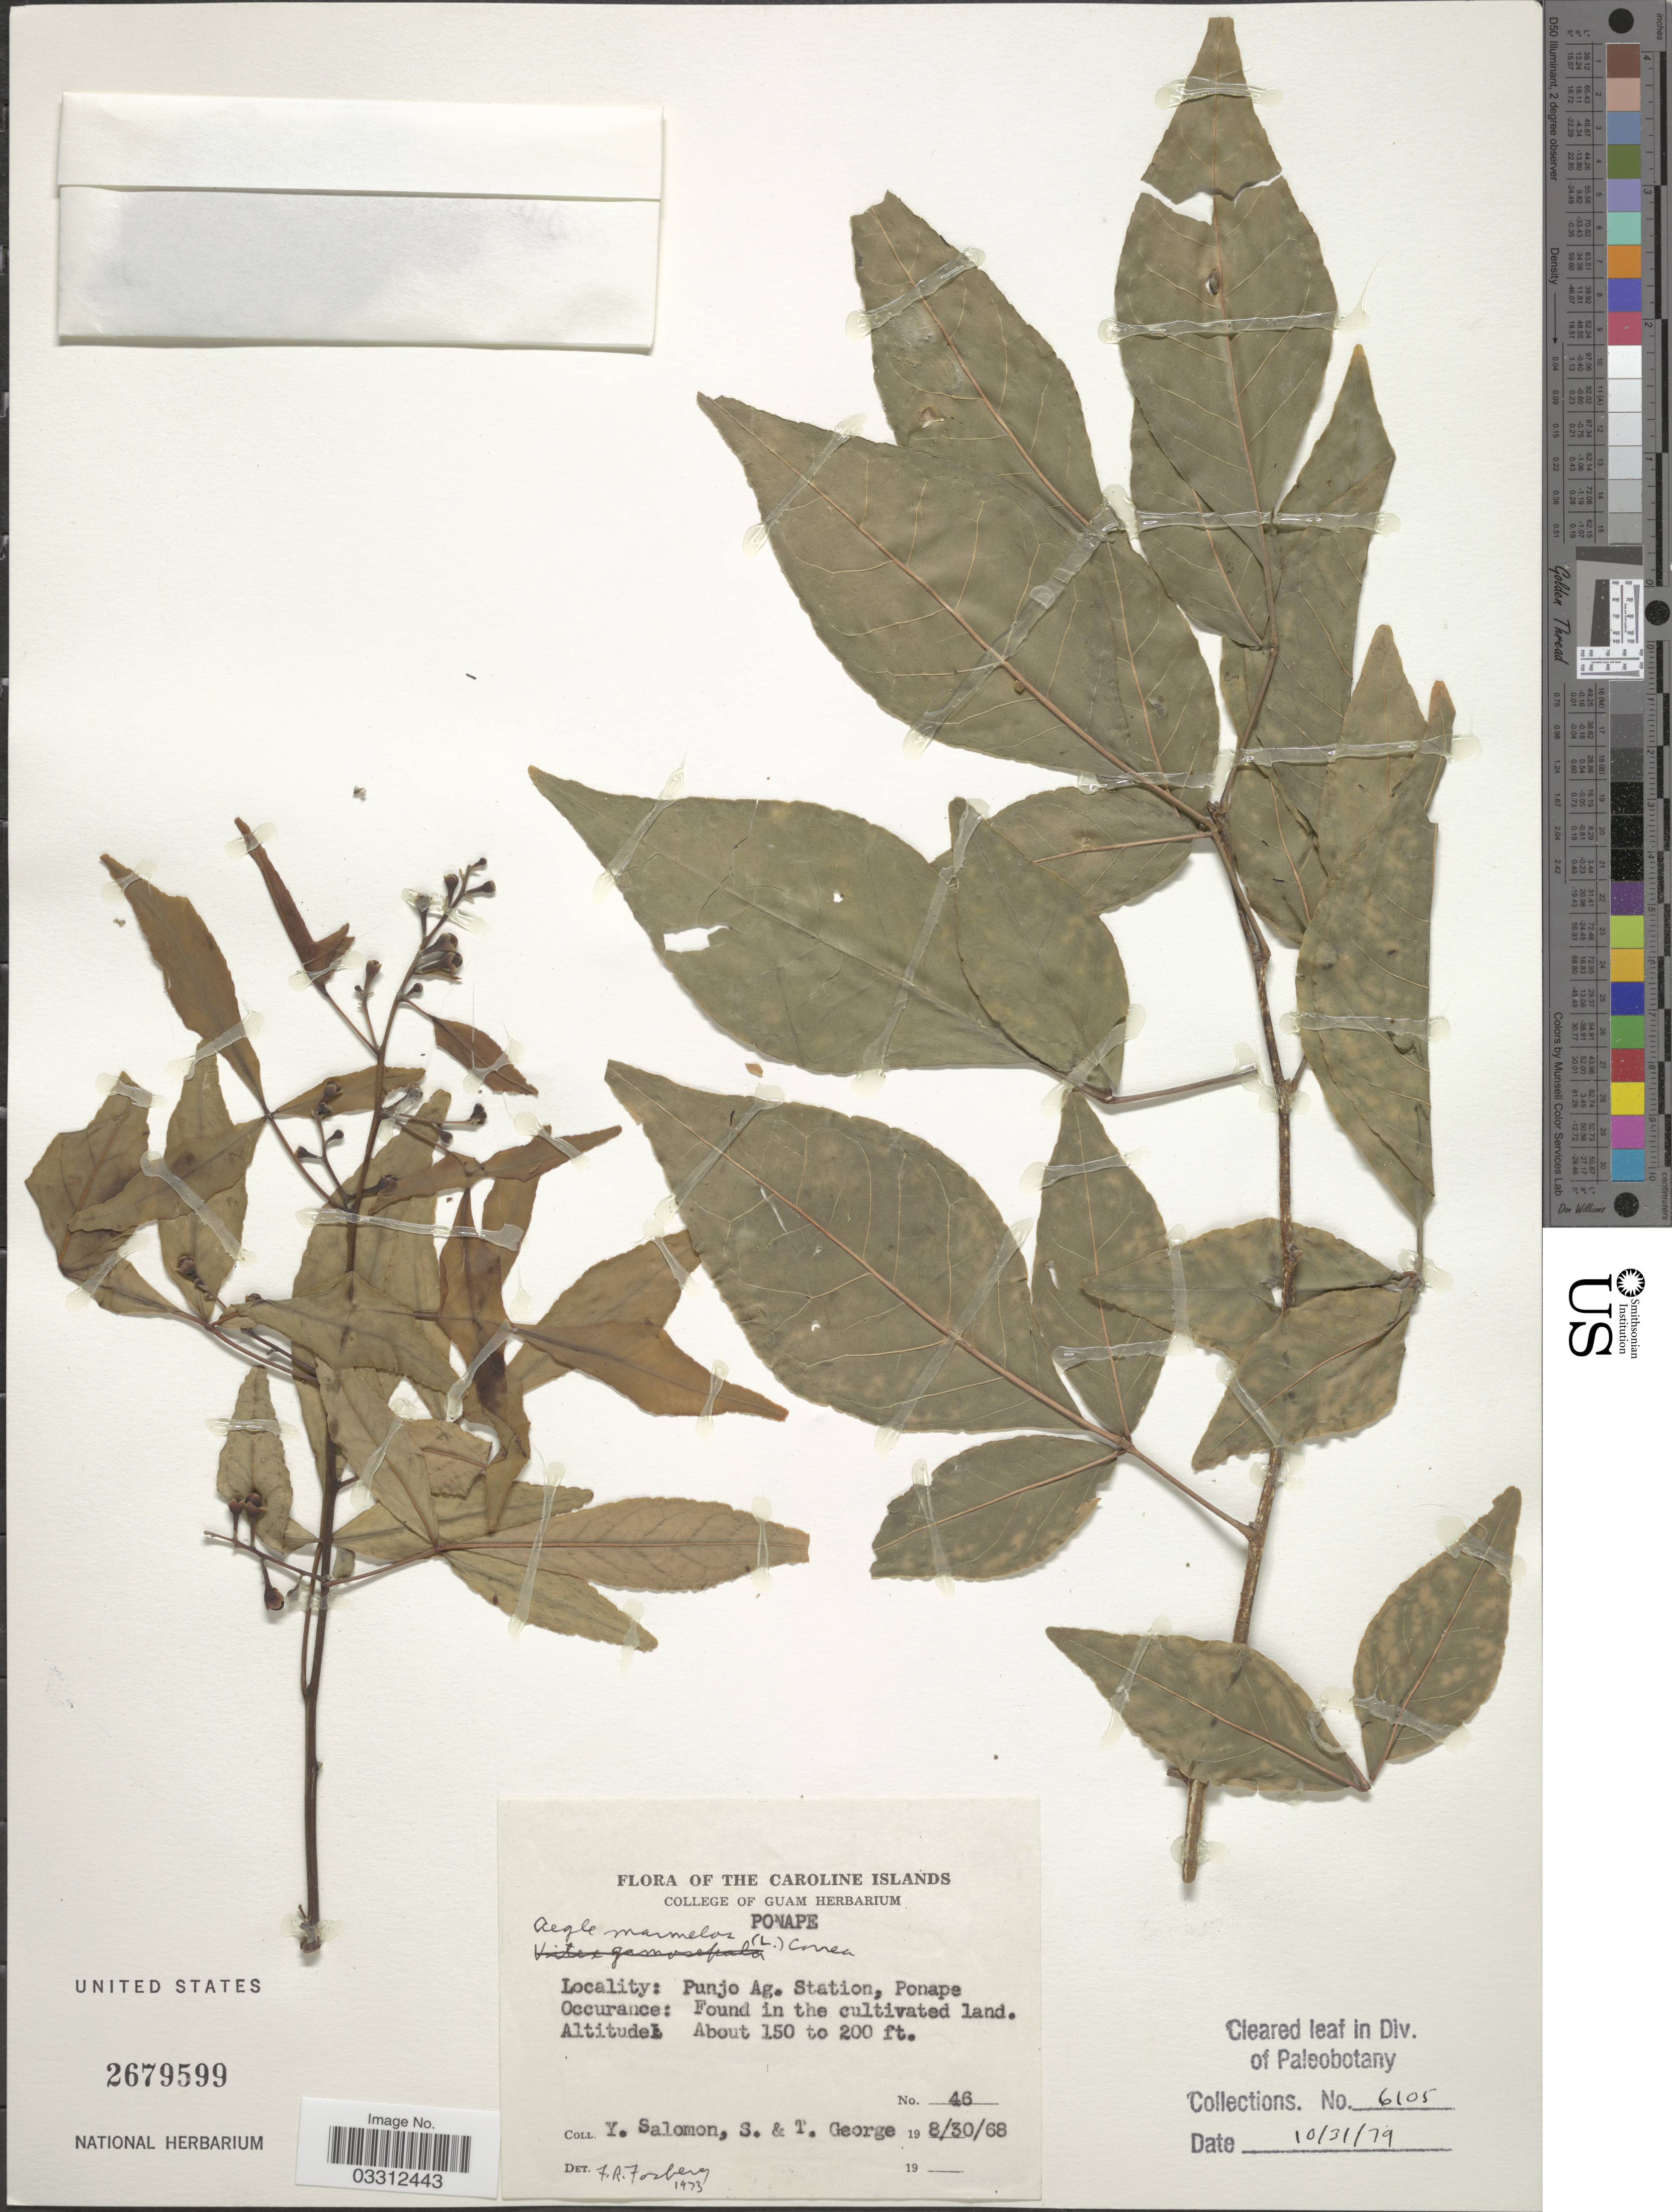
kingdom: Plantae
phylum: Tracheophyta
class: Magnoliopsida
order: Sapindales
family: Rutaceae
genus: Aegle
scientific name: Aegle marmelos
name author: (L.) Corrêa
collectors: Y. Salomon, S. George & T. George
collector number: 46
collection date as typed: Transcribed d/m/y: 30/8/68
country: Micronesia, Federated States of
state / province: Pohnpei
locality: The Caroline Islands. Ponape. Punjo Ag. Station, Ponape.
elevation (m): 46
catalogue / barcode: US 2679599